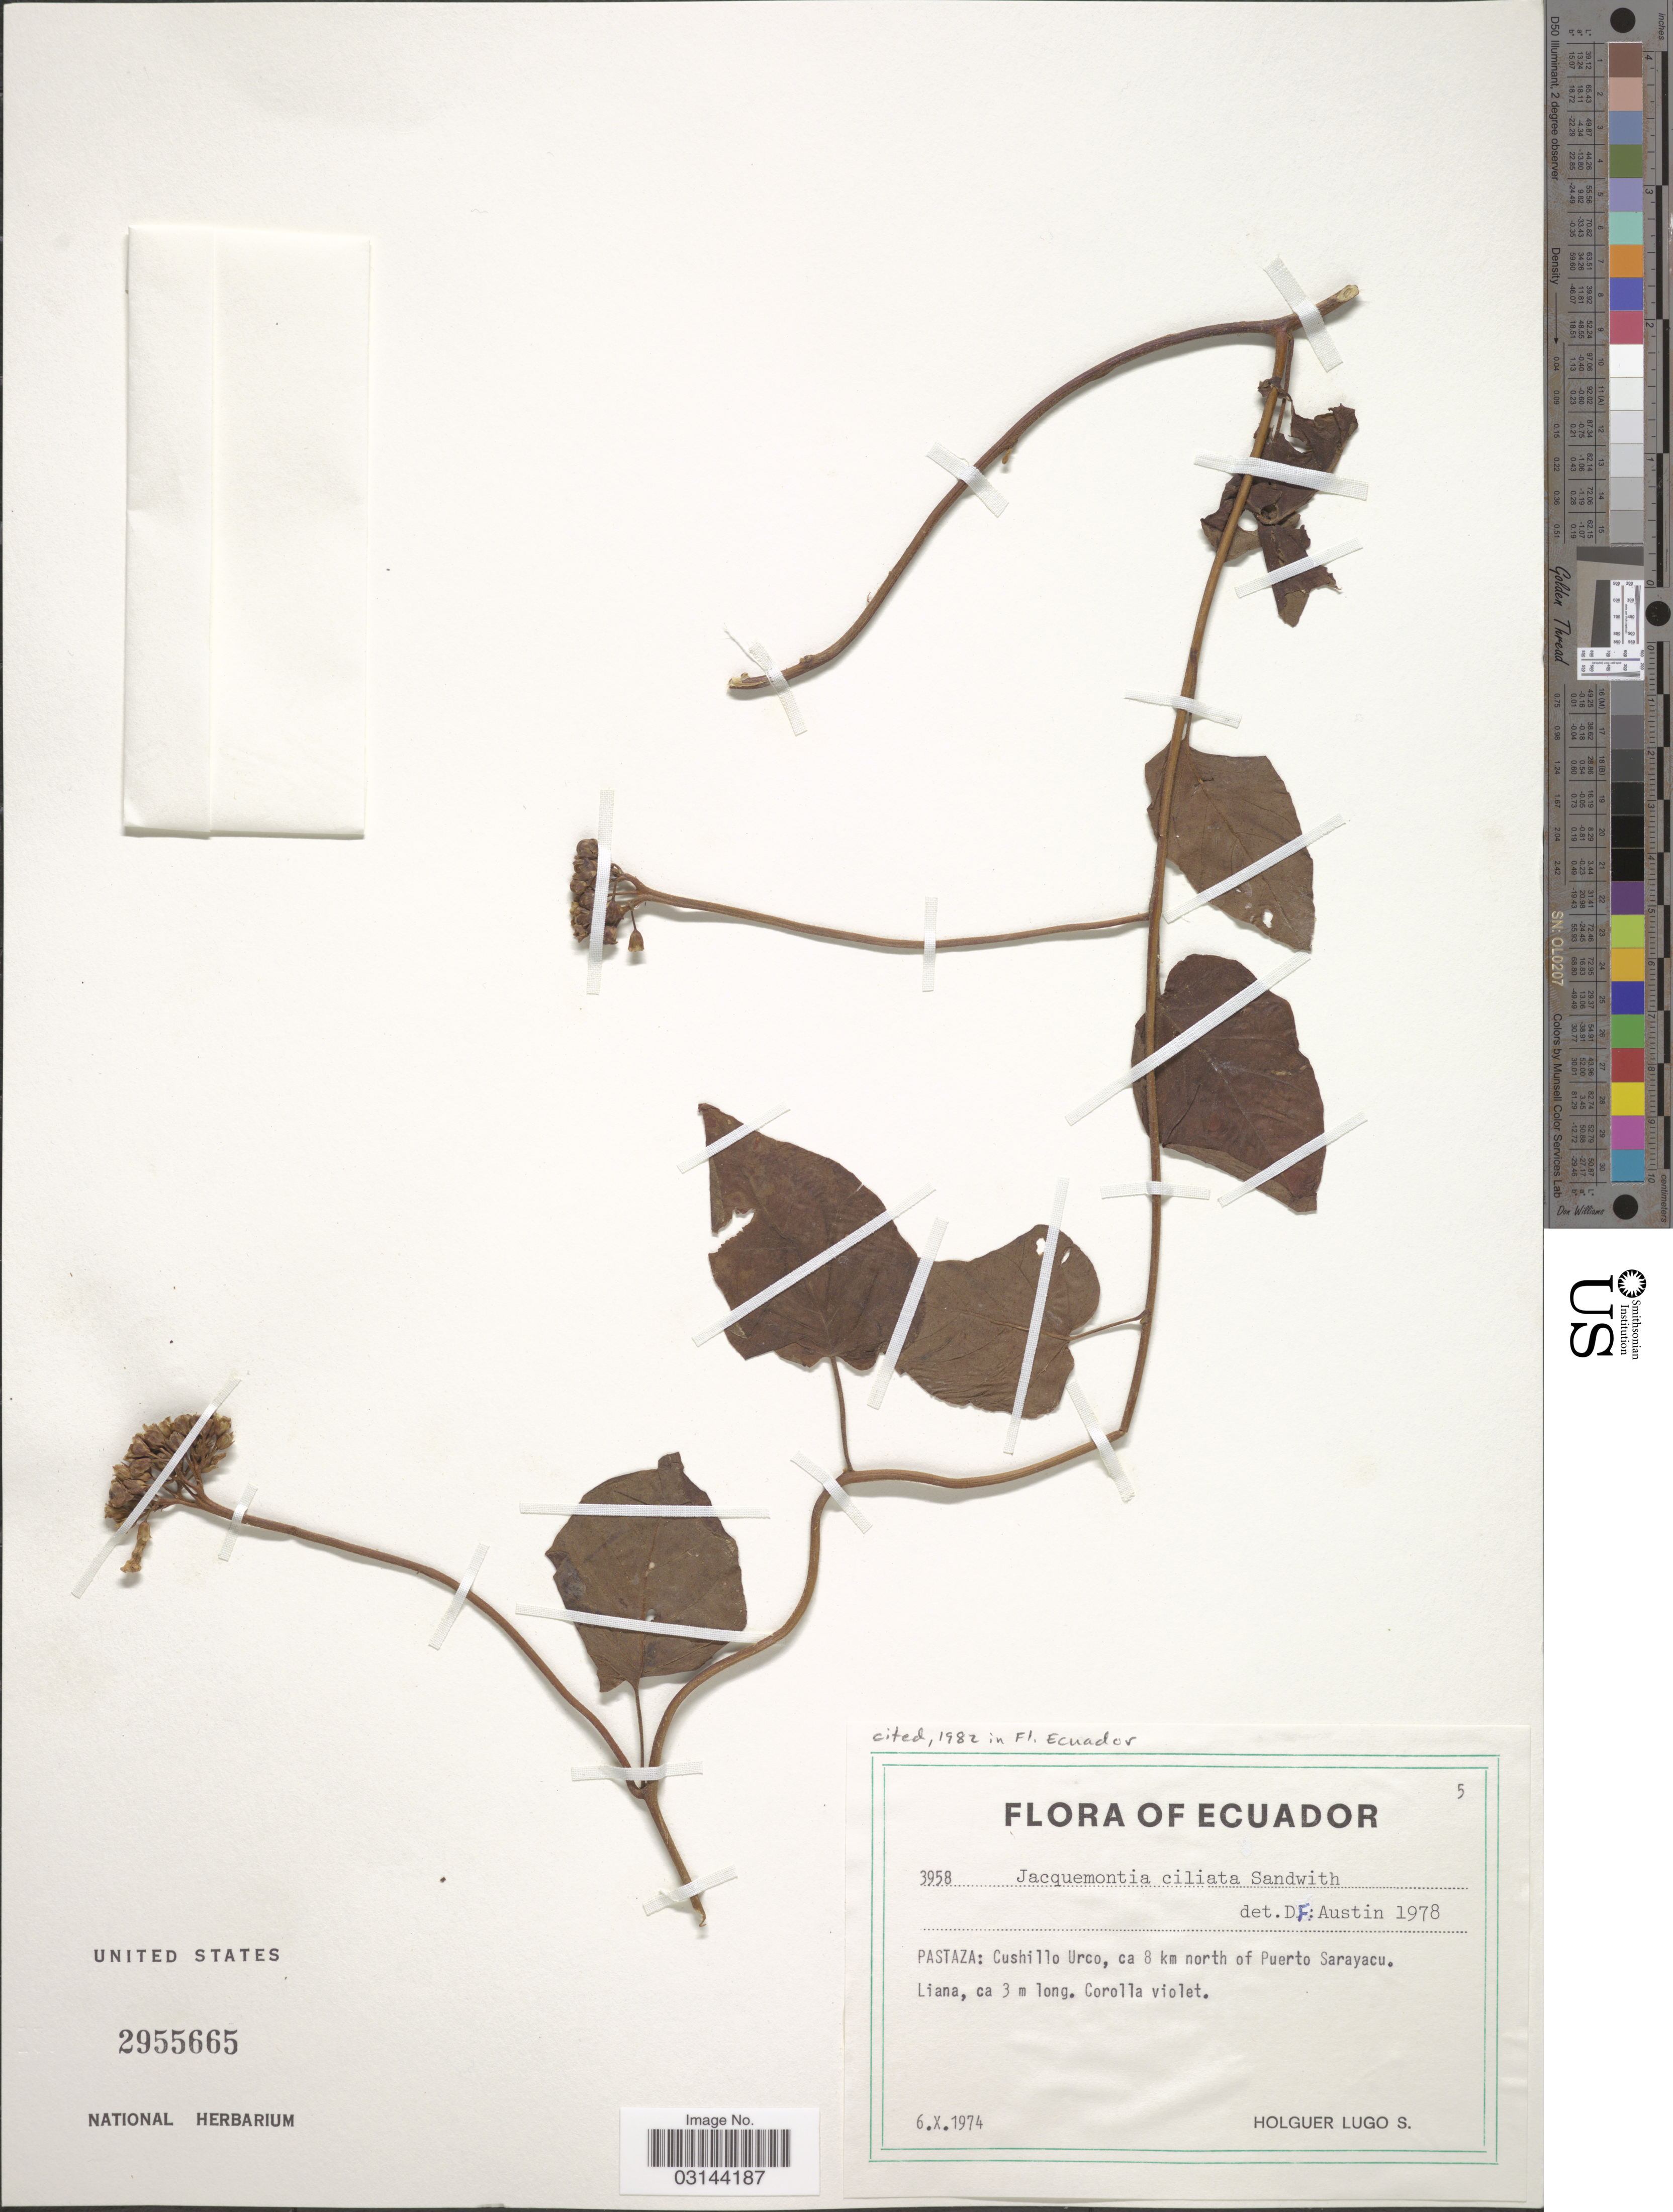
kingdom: Plantae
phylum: Tracheophyta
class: Magnoliopsida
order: Solanales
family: Convolvulaceae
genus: Jacquemontia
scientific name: Jacquemontia ciliata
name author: Sandwith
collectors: H. Lugo S.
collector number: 3958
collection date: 1974-10-06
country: Ecuador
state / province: Pastaza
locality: Cushillo Urco, ca 8 km north of Puerto Sarayacu.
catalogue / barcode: US 2955665